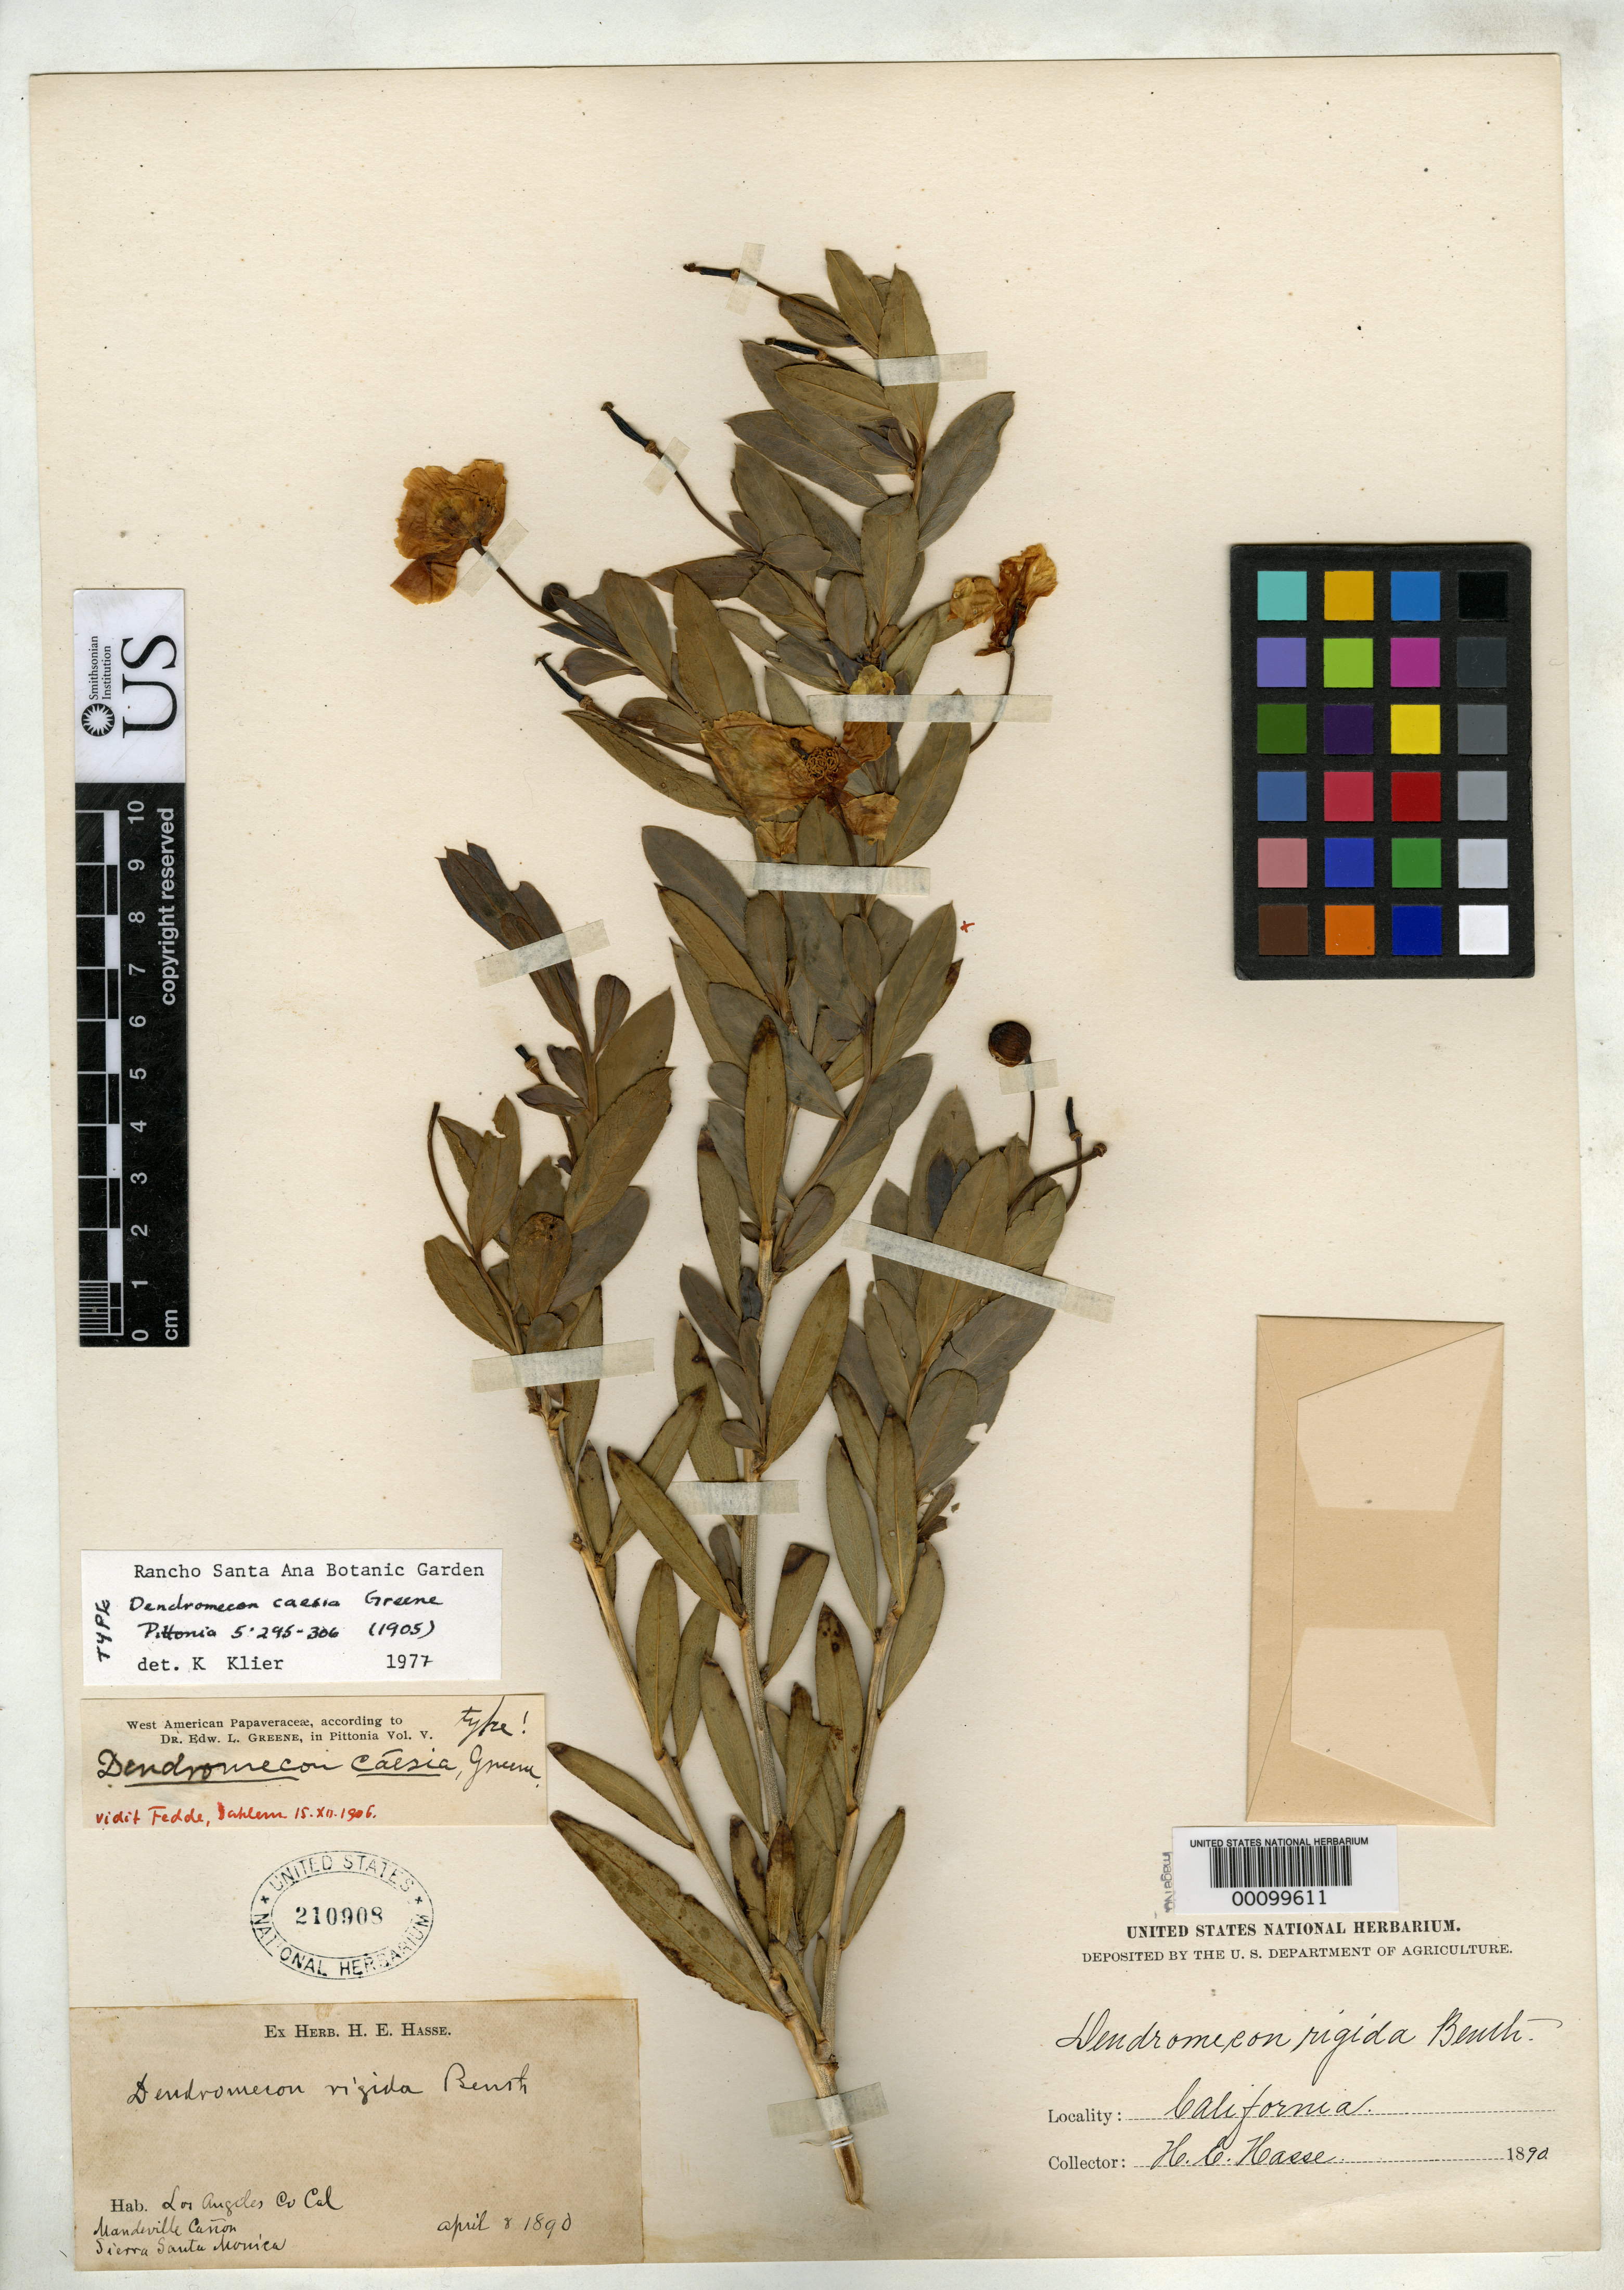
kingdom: Plantae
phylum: Tracheophyta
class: Magnoliopsida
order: Ranunculales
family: Papaveraceae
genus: Dendromecon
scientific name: Dendromecon caesia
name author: Greene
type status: Holotype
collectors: H. E. Hasse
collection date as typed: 08 Apr 1890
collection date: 1890-04-08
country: United States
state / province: California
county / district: Los Angeles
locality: Mandeville Canyon, in Sierra Santa Monica.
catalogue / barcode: US 210908